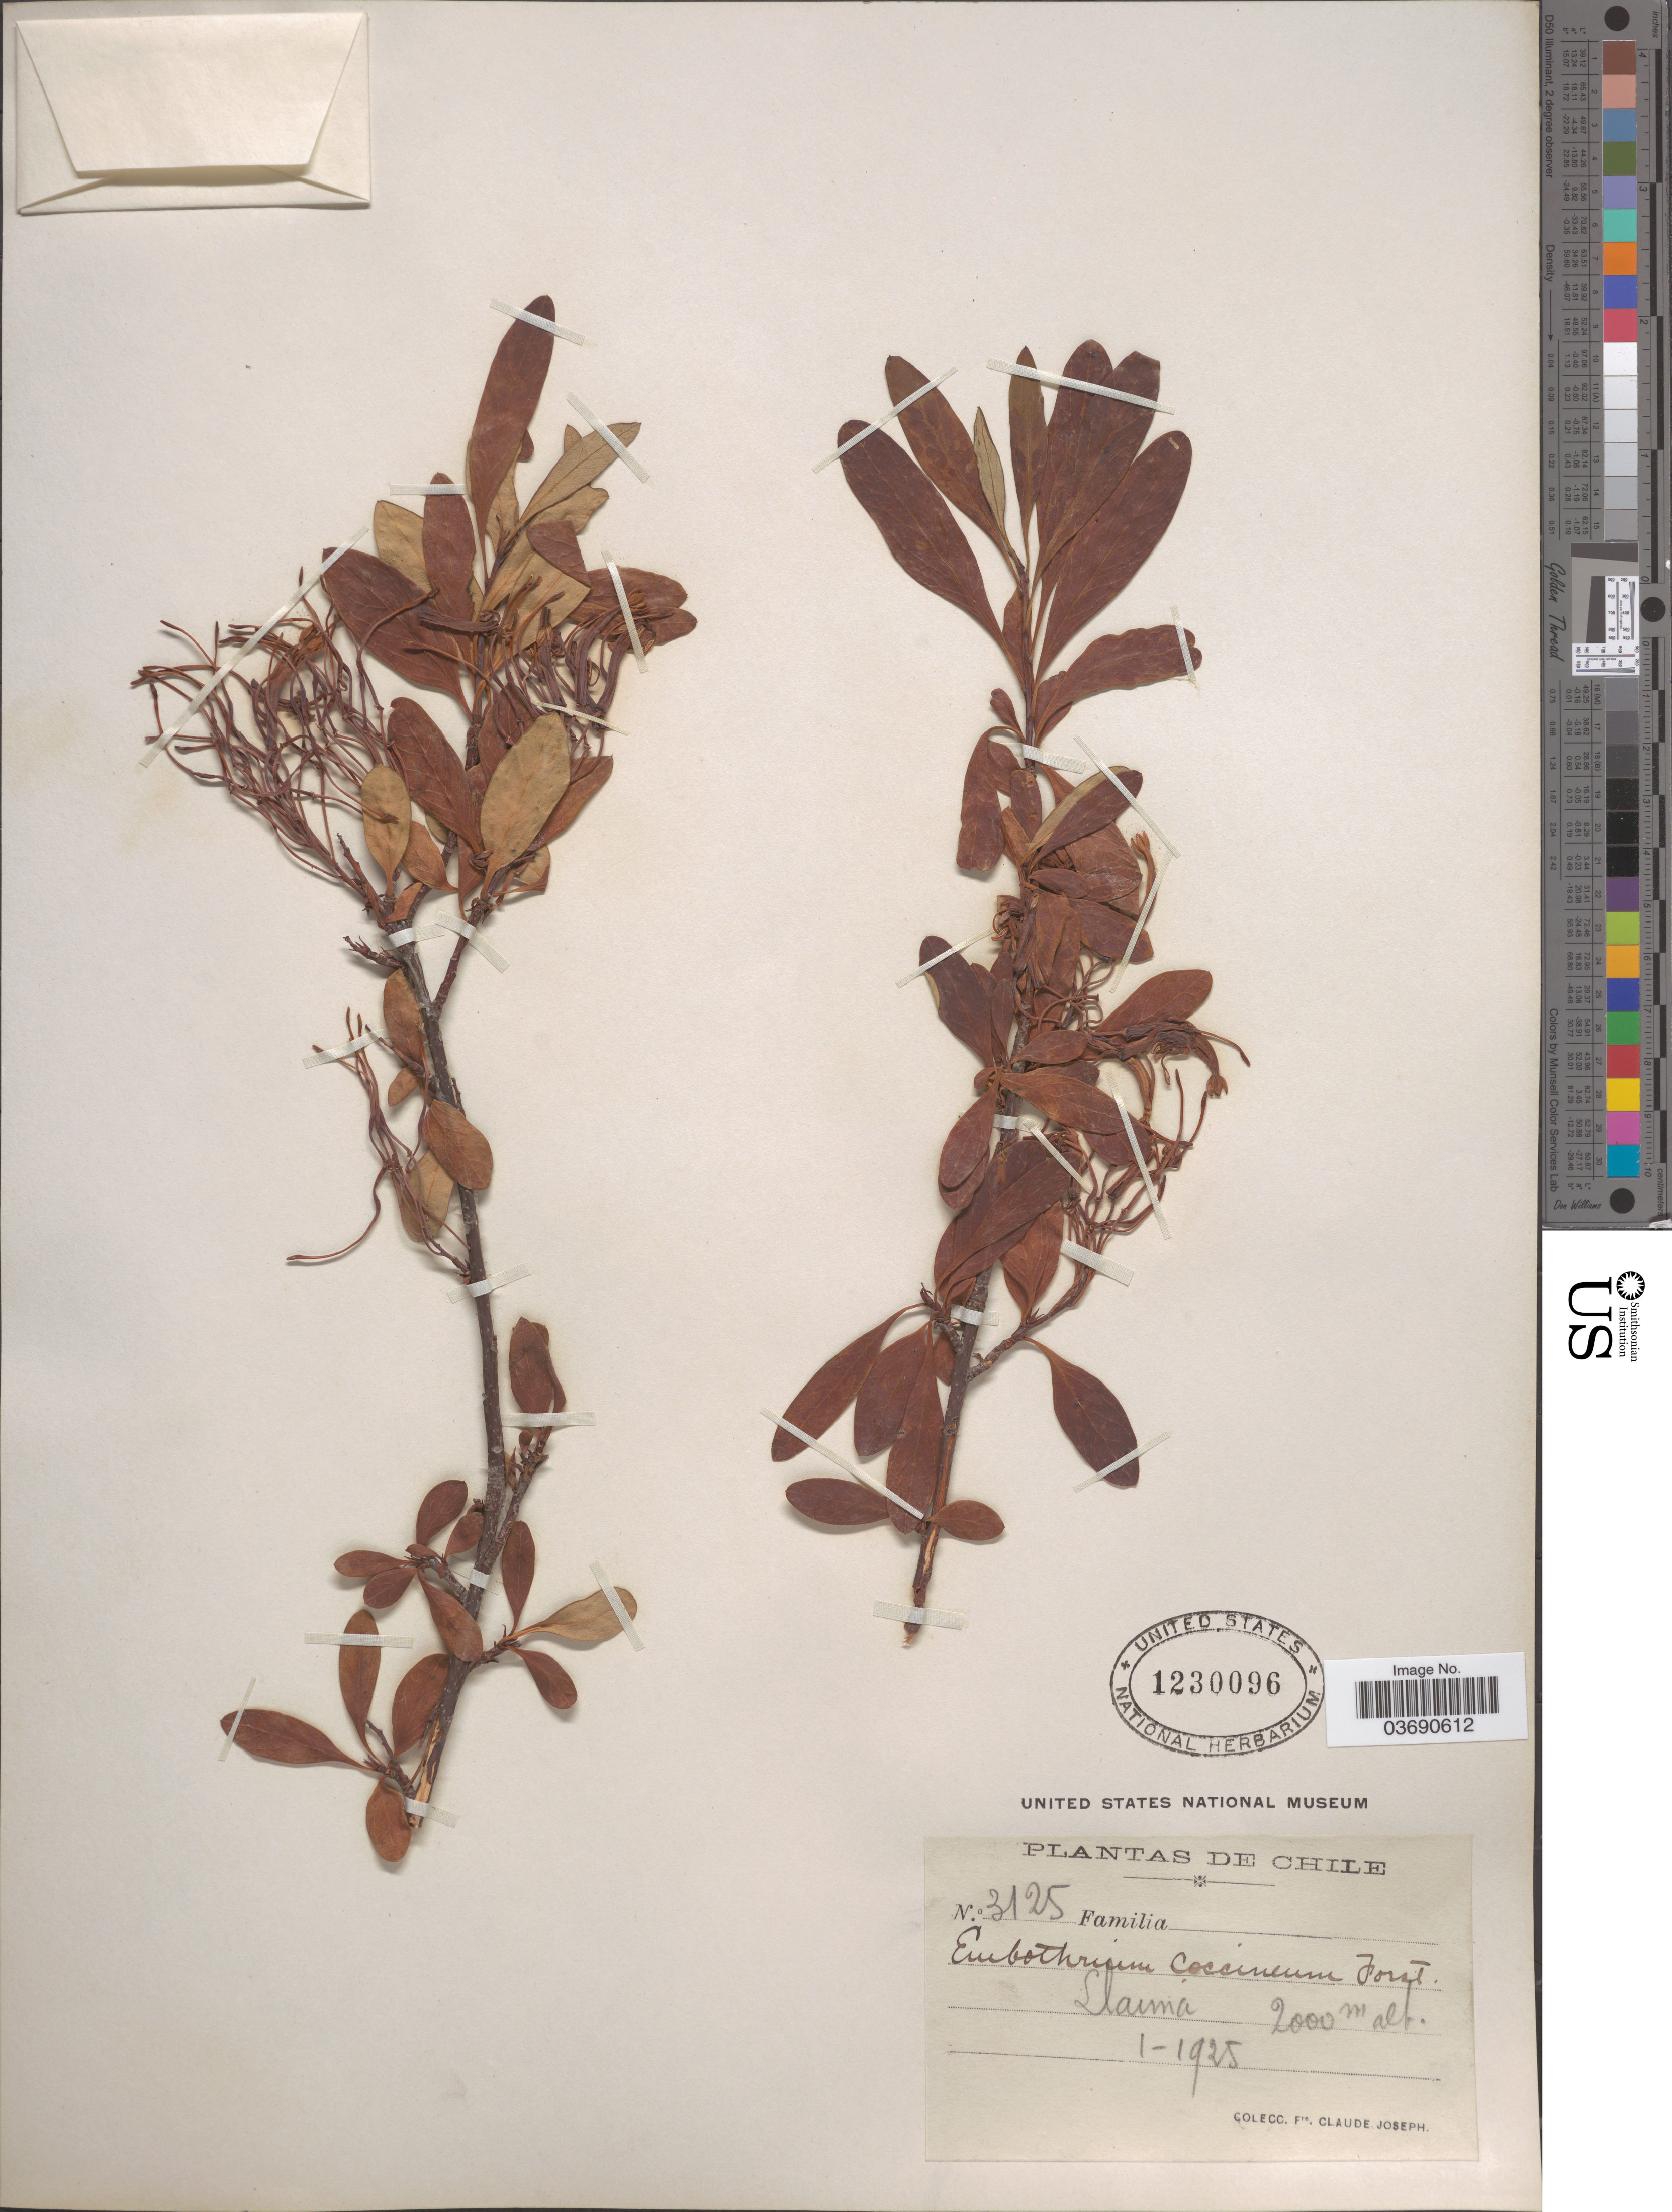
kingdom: Plantae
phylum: Tracheophyta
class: Magnoliopsida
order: Proteales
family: Proteaceae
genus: Embothrium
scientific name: Embothrium coccineum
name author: J.R. Forst. & G. Forst.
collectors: Bro. Claude-Joseph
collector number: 3125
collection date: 1925-01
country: Chile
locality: Llaima.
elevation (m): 2000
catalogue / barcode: US 1230096